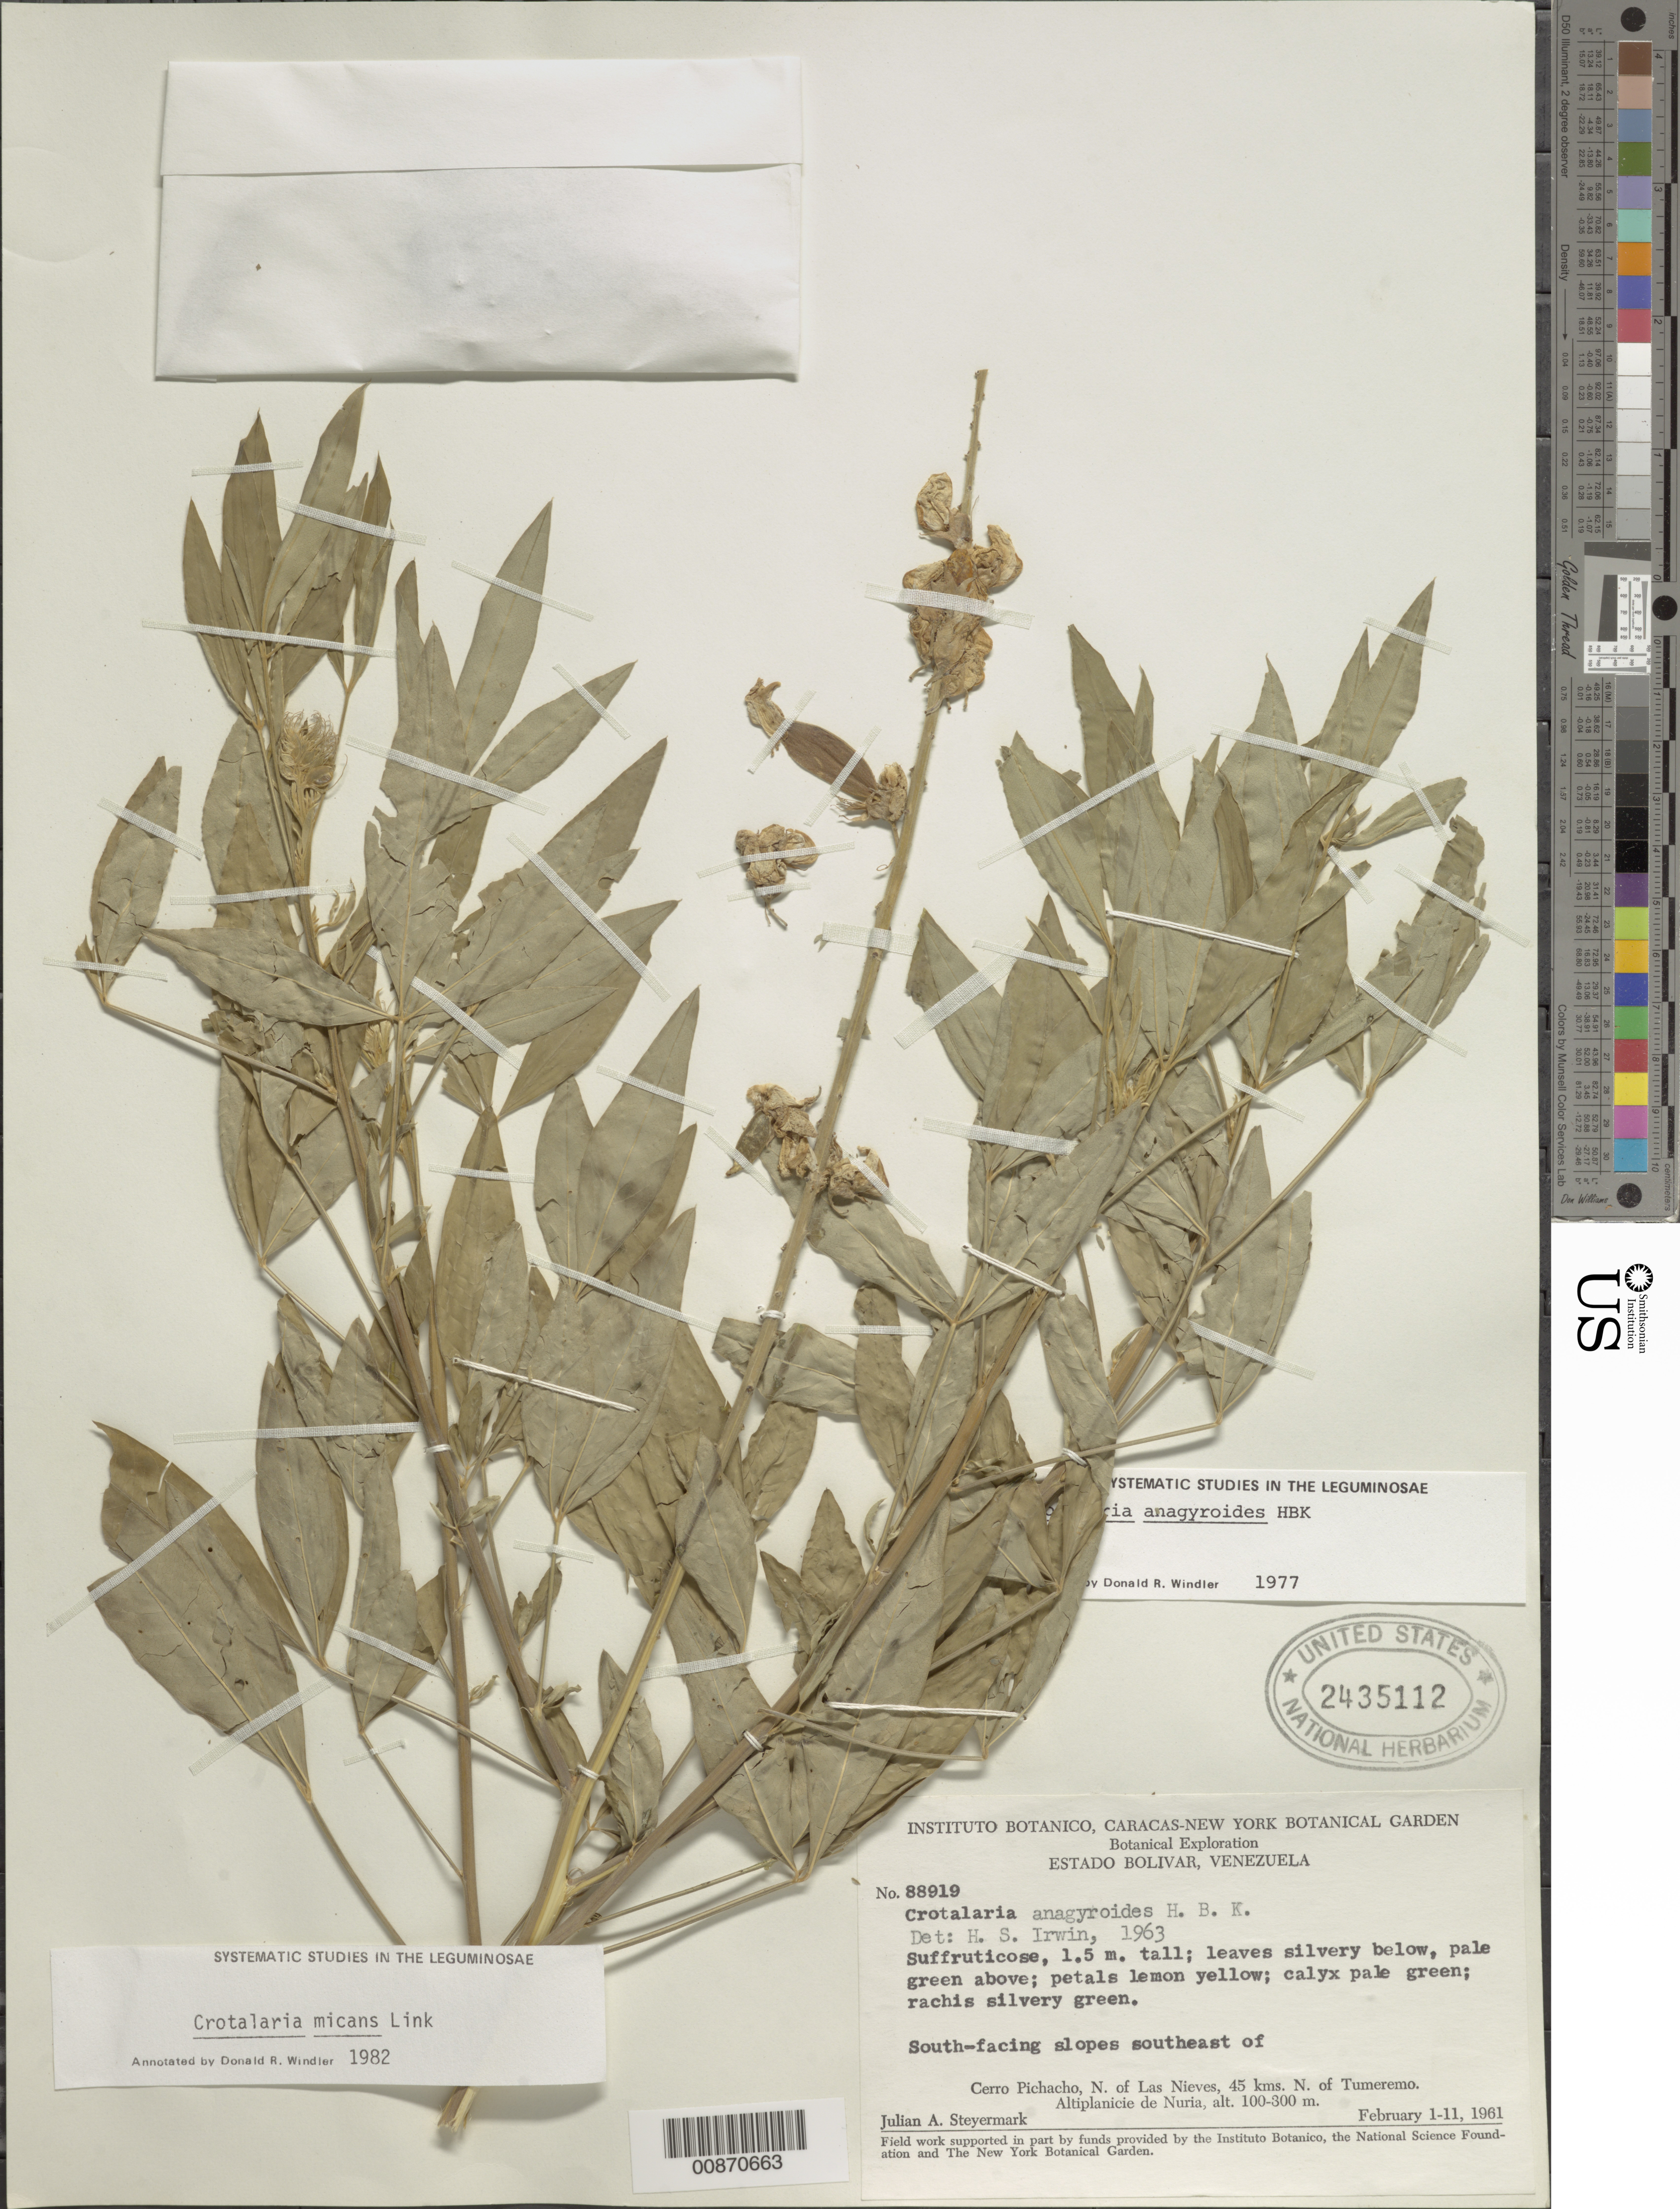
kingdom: Plantae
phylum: Tracheophyta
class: Magnoliopsida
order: Fabales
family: Fabaceae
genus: Crotalaria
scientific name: Crotalaria micans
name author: Link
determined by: Windler, D. R.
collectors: J. Steyermark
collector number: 88919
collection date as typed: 1-Feb-61 to 11-Feb-61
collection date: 1961-02-01/1961-02-11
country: Venezuela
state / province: Bolívar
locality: Cerro El Picacho, SE of; N of Las Nieves, 45 km N of Tumeremo, Altiplanicie de Nuria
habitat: South-facing slopes SE of cerro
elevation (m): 100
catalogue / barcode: US 2435112